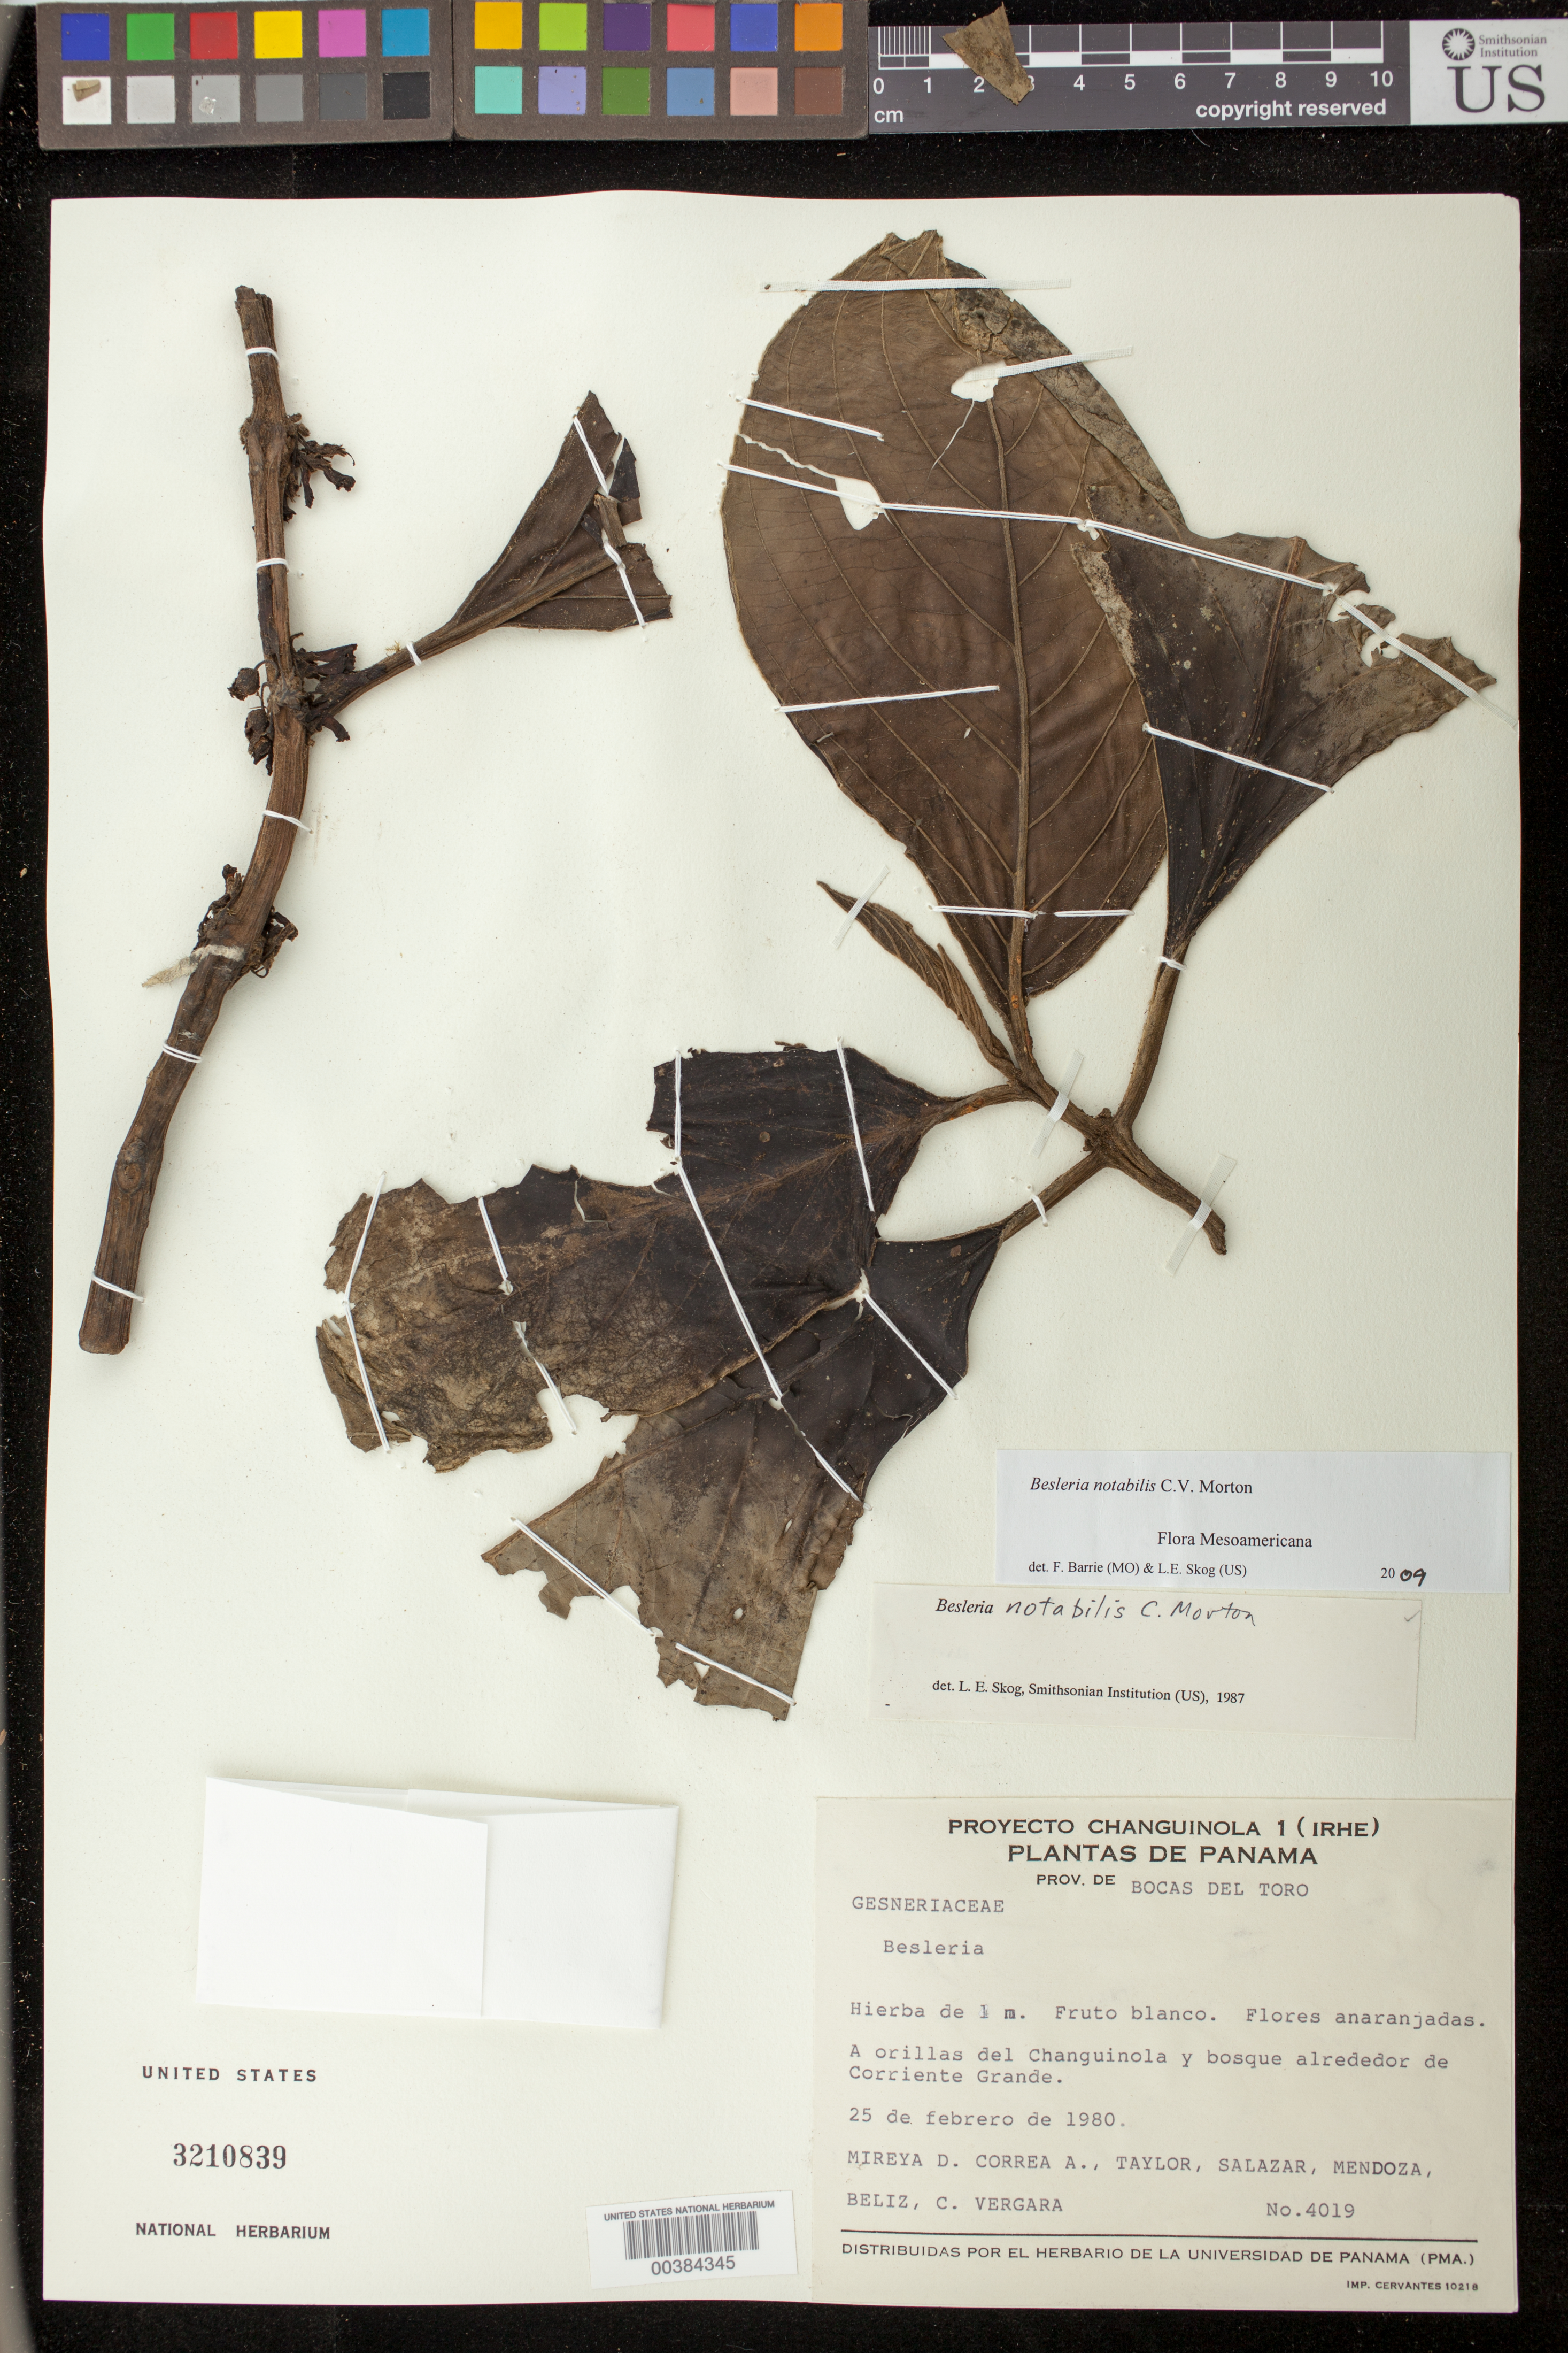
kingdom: Plantae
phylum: Tracheophyta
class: Magnoliopsida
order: Lamiales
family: Gesneriaceae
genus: Besleria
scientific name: Besleria notabilis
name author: C.V. Morton in Standl.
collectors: M. D. Corrêa-A., A. Taylor, R. Mendoza, T. Béliz, N. Salazar & C. Vergara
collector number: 4019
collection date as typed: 25 Feb 1980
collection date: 1980-02-25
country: Panama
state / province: Bocas del Toro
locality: Changuinola and Corriente Grande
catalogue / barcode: US 3210839